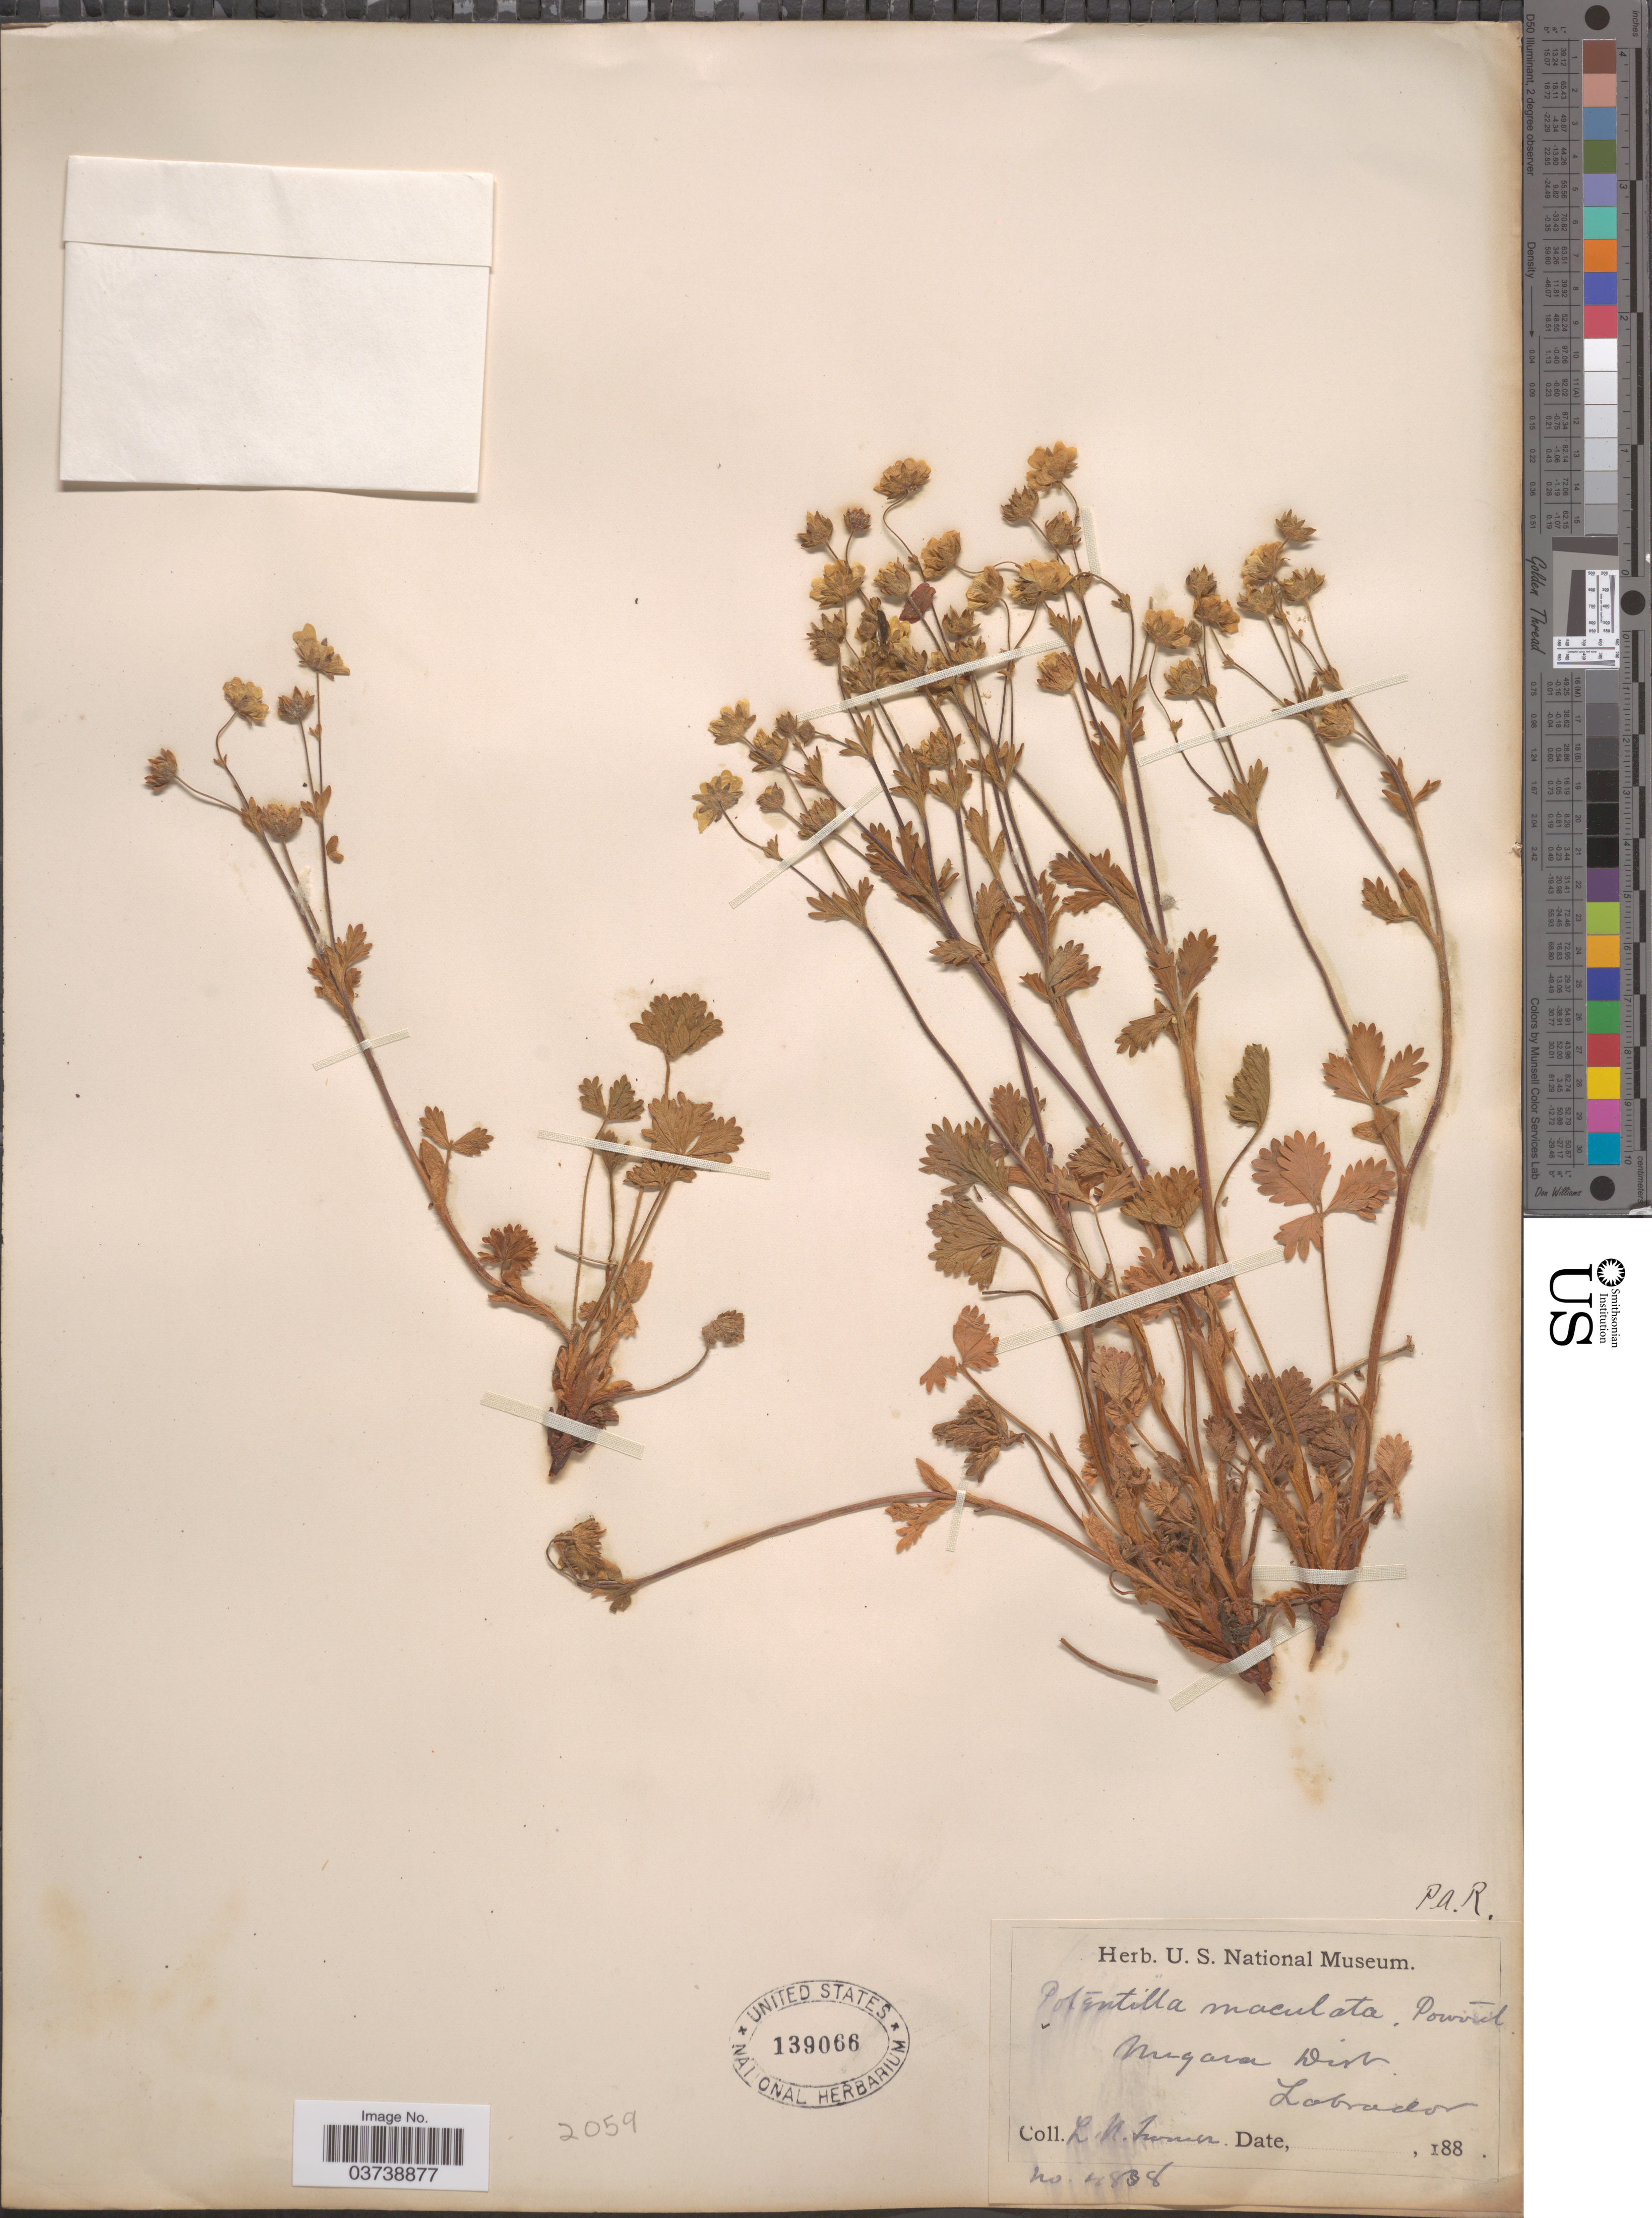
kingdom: Plantae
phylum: Tracheophyta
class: Magnoliopsida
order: Rosales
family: Rosaceae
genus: Potentilla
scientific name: Potentilla crantzii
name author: (Crantz) Beck ex Fritsch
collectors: L. M. Turner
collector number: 4838*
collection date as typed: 188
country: Canada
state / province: Newfoundland and Labrador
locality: Ungava Dist.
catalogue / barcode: US 139066